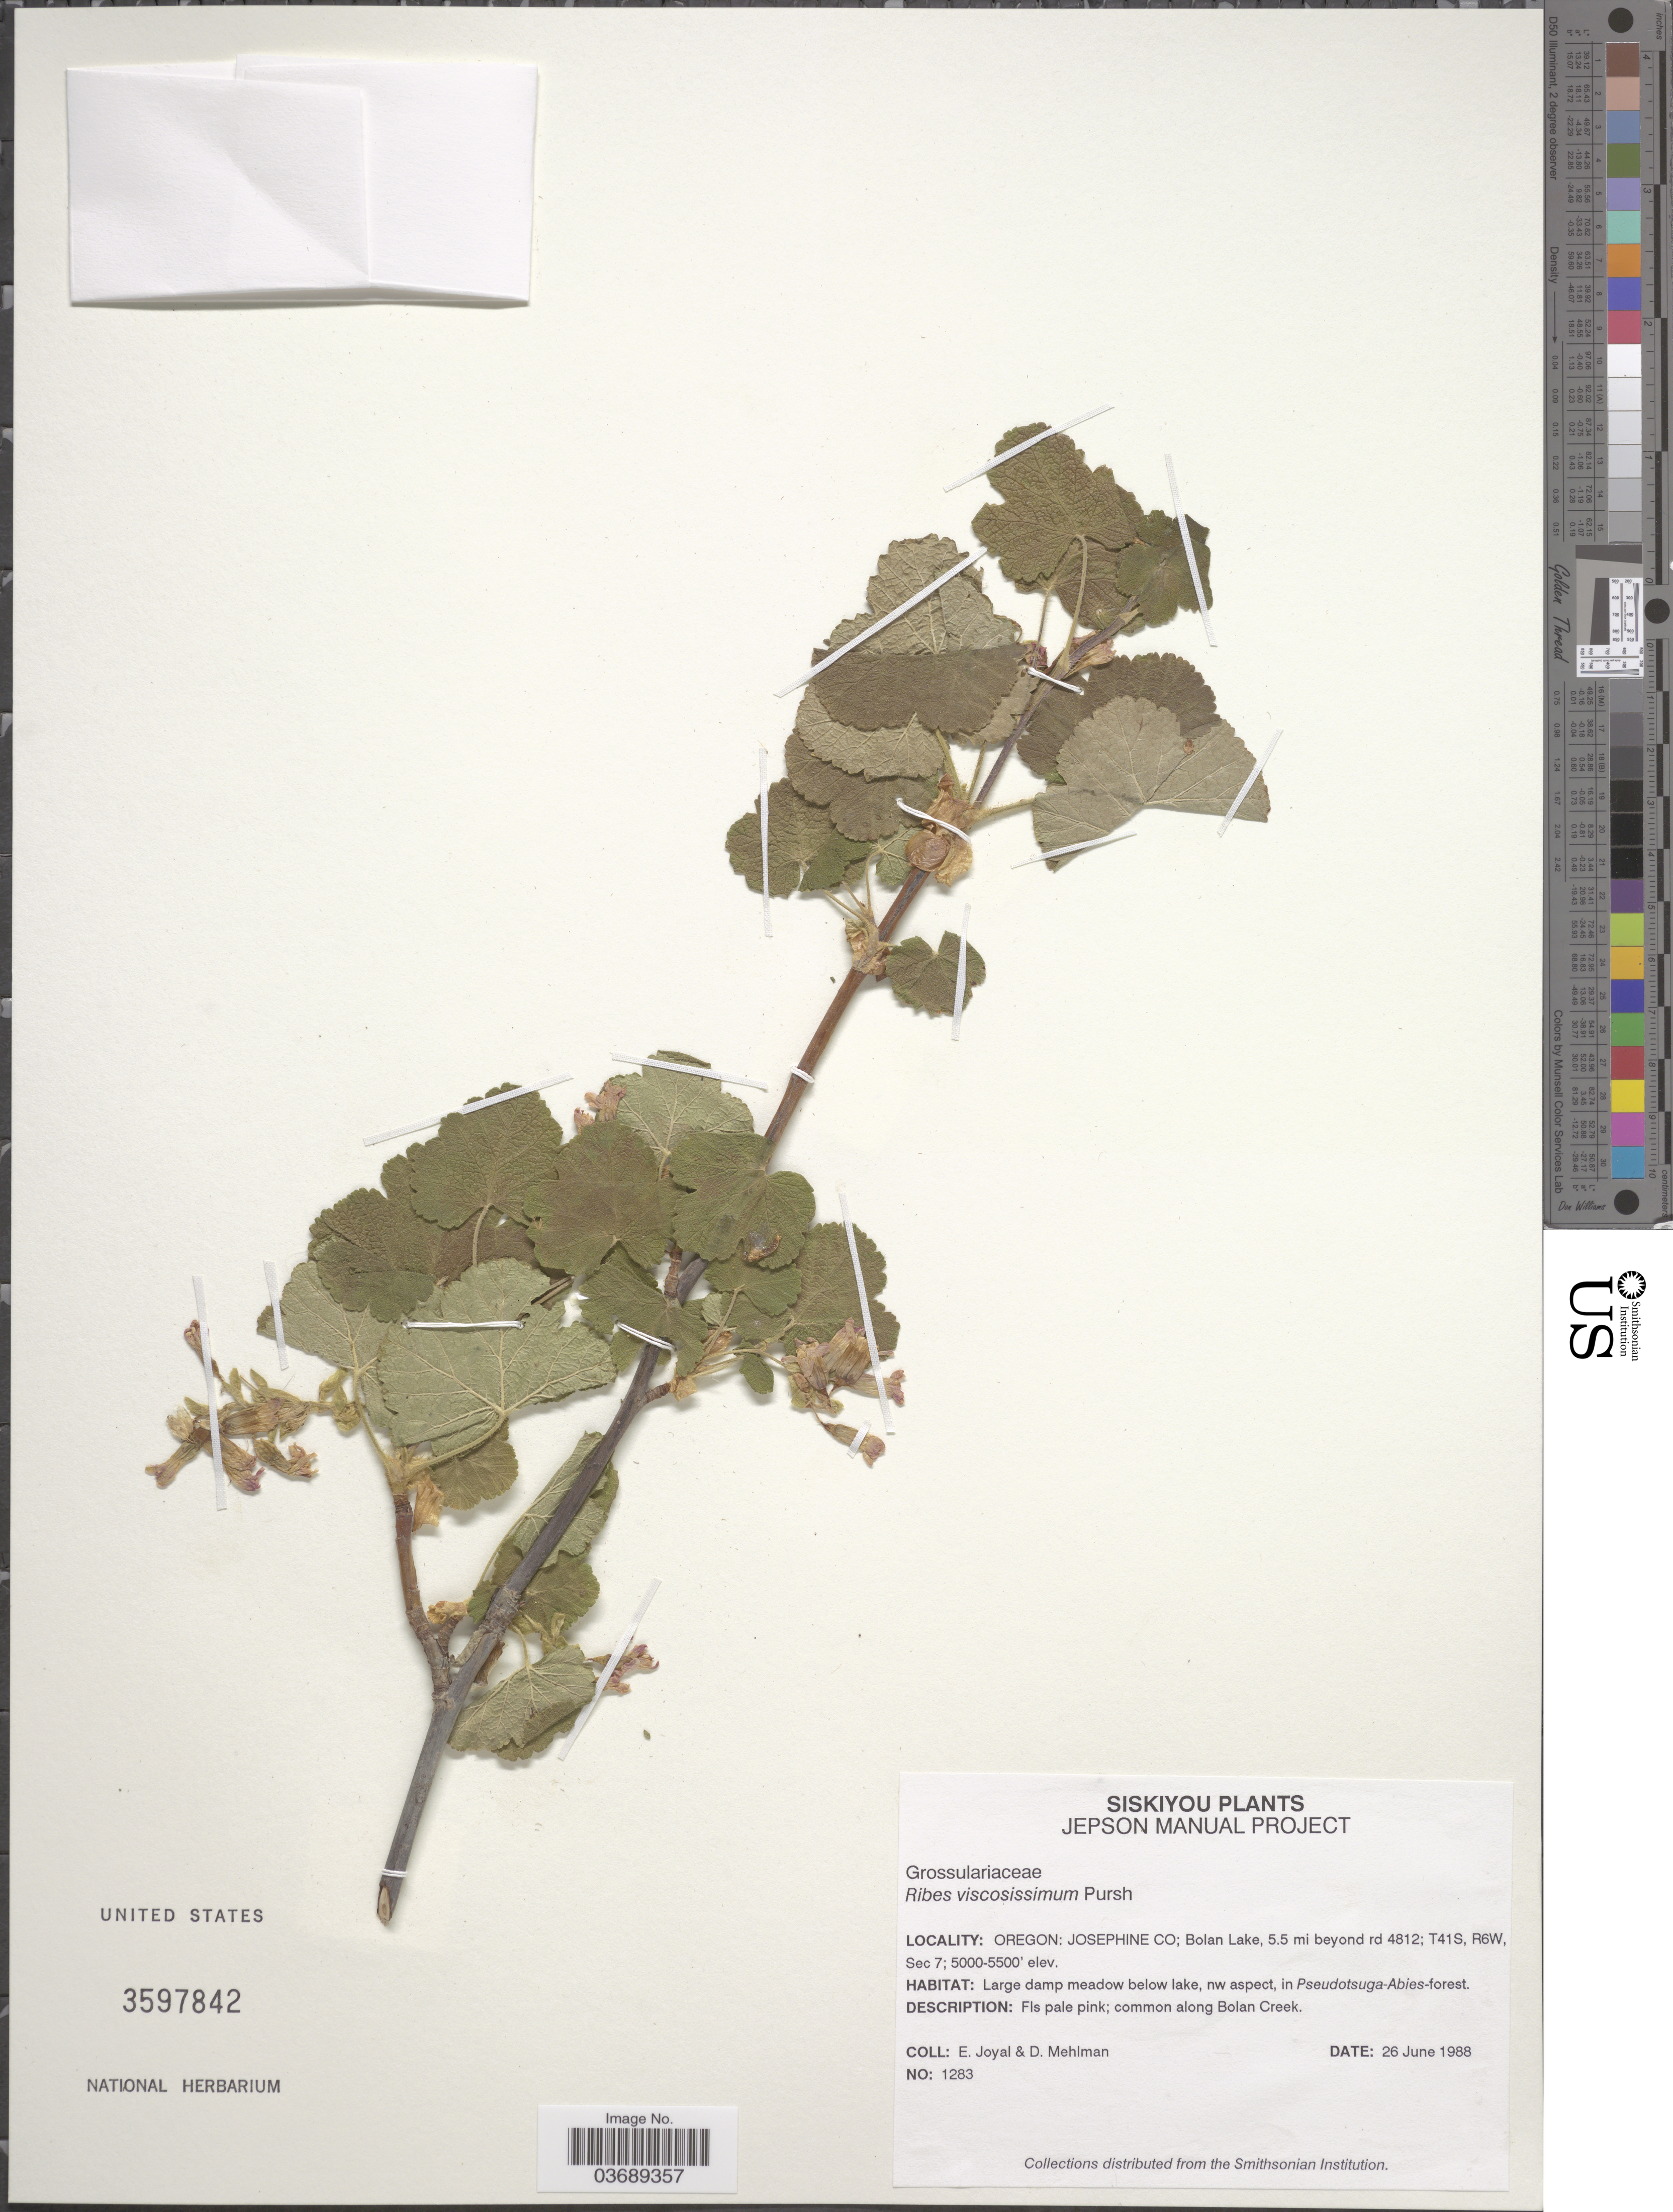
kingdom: Plantae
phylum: Tracheophyta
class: Magnoliopsida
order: Saxifragales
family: Grossulariaceae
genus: Ribes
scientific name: Ribes viscosissimum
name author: Pursh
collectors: E. Joyal & D. Mehlman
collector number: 1283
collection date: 1988-06-26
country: United States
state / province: Oregon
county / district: Josephine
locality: Siskiyou. Josephine Co; Bolan Lake, 5.5 mi beyond rd 4812; T41S, R6W, Sec7.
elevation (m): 1524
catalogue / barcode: US 3597842